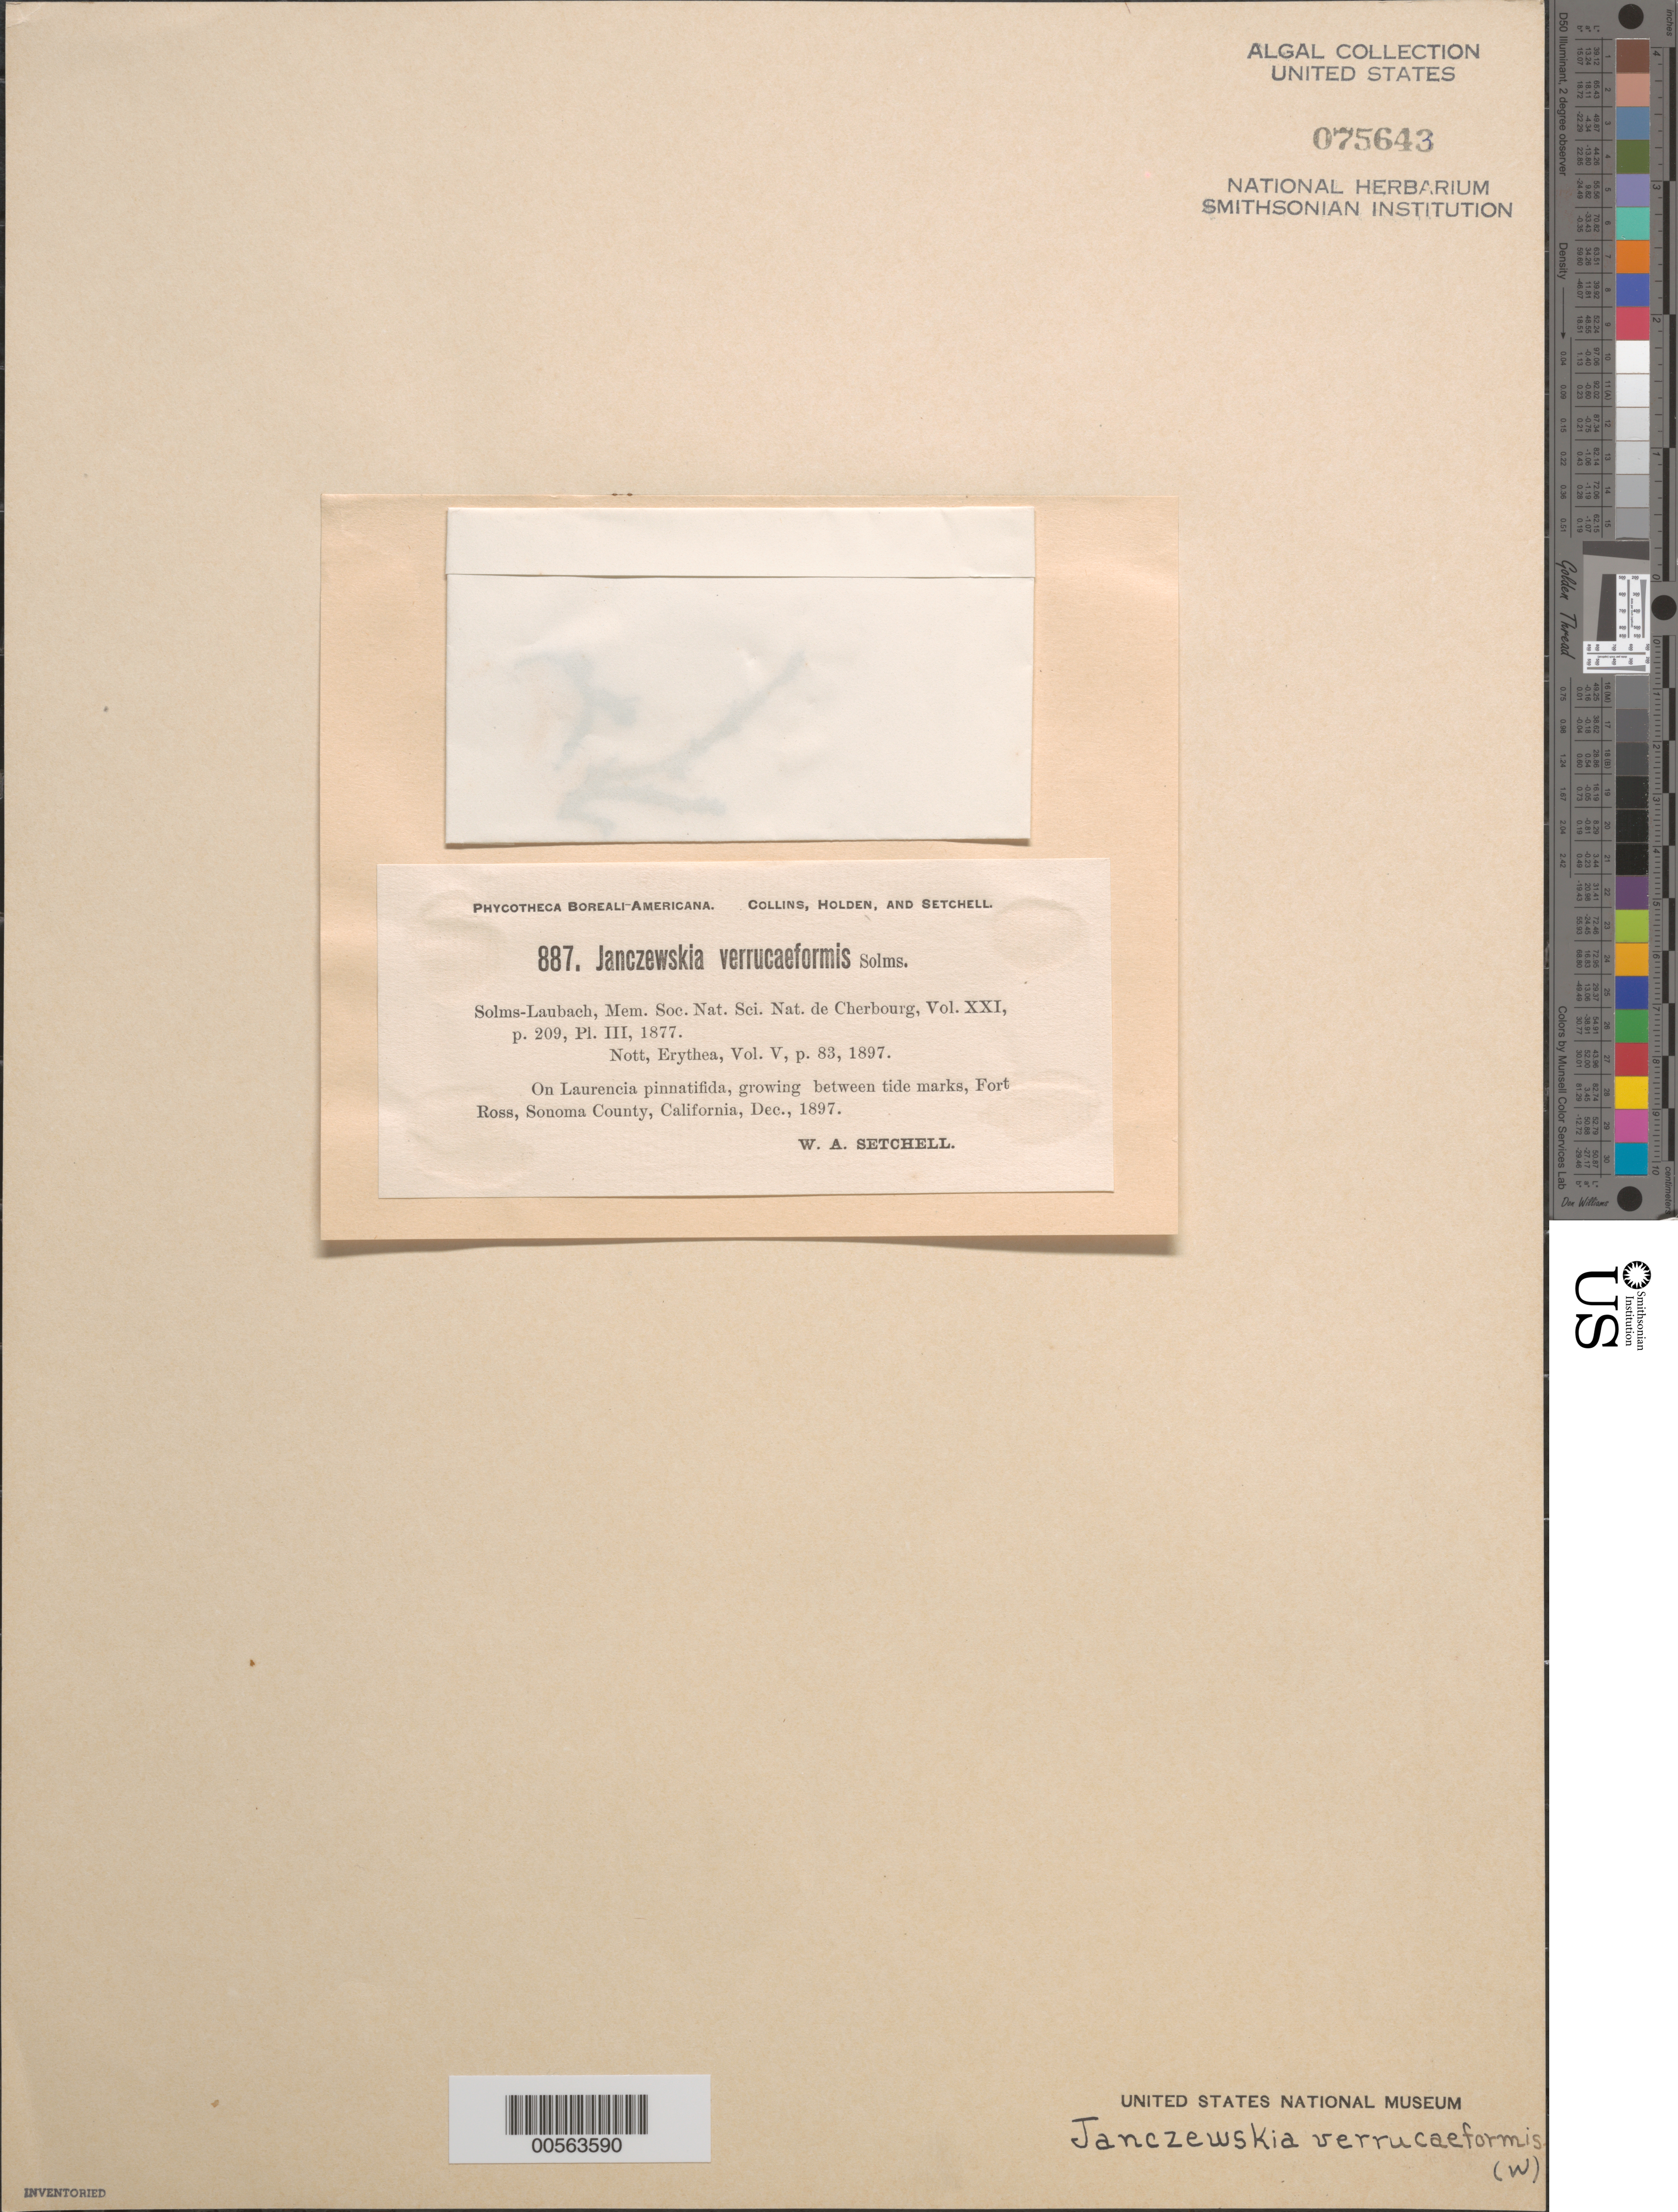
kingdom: Plantae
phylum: Rhodophyta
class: Florideophyceae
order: Ceramiales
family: Rhodomelaceae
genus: Janczewskia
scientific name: Janczewskia verrucaeformis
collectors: W. Setchell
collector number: PB-A 887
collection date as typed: Dec 1897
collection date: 1897-12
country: United States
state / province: California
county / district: Sonoma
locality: Fort Ross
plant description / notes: Collins, Holden & Setchell, Phycotheca Boreali-Americana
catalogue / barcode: US 75643